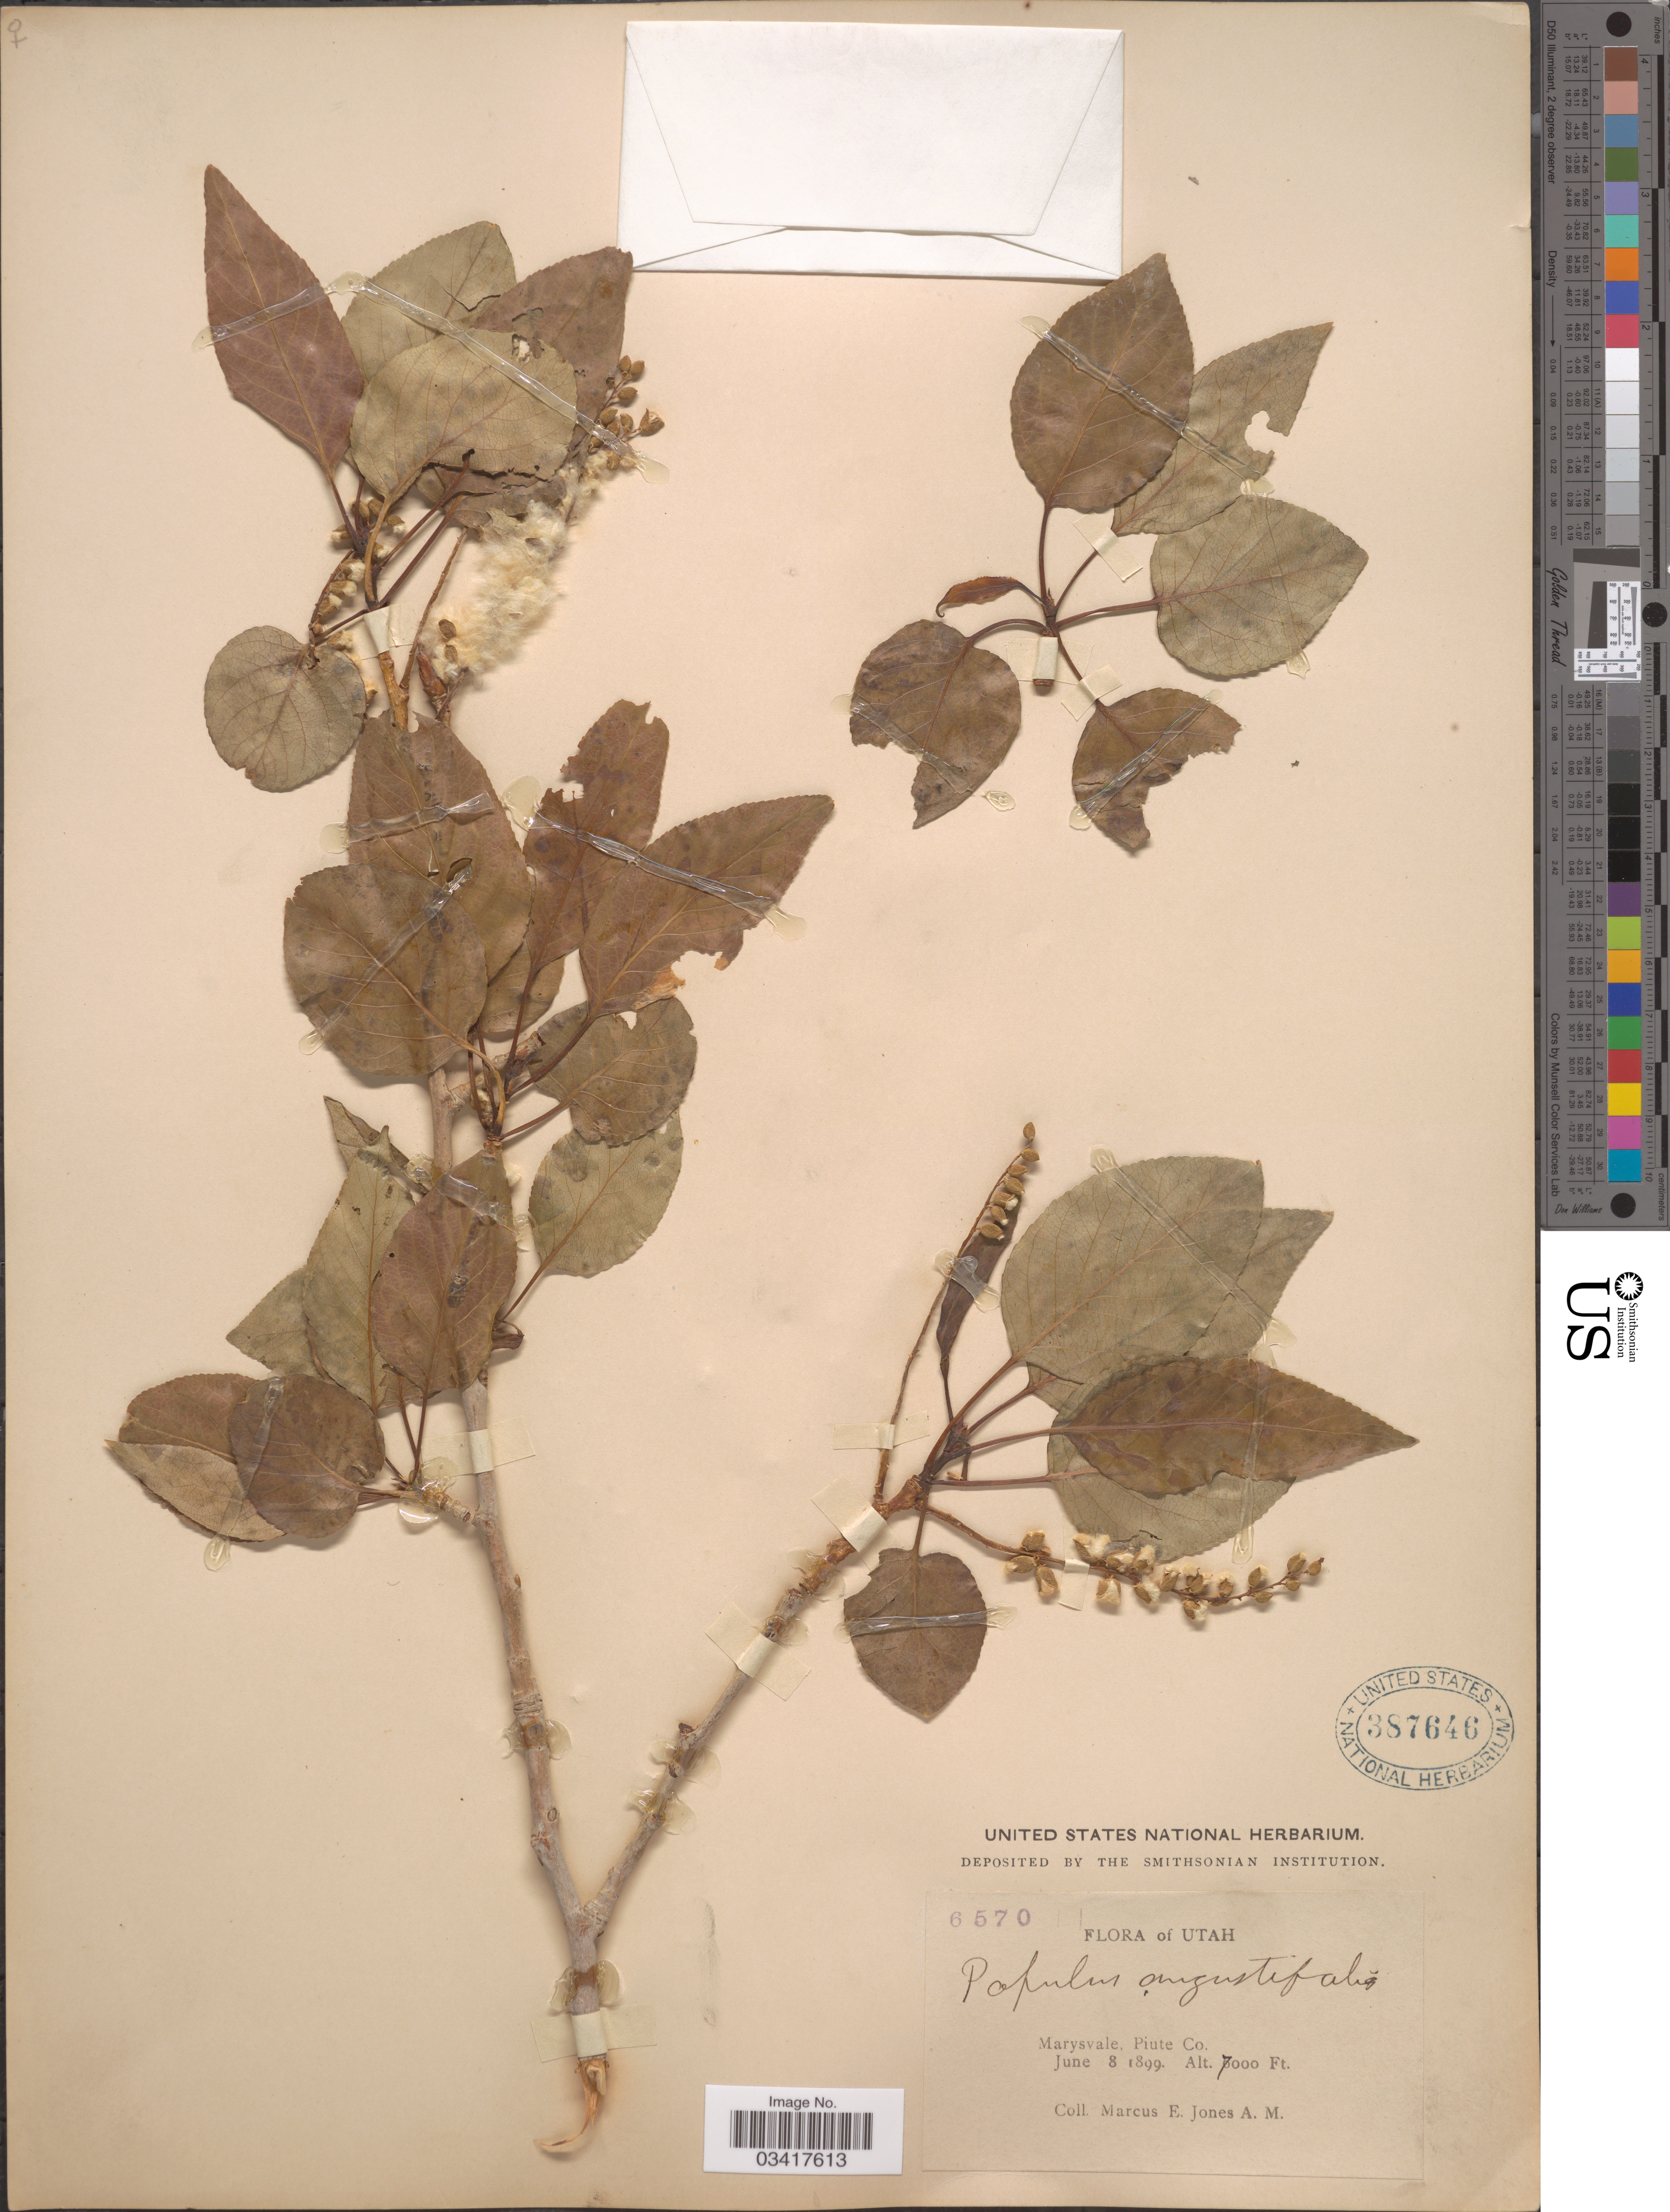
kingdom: Plantae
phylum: Tracheophyta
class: Magnoliopsida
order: Malpighiales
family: Salicaceae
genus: Populus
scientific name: Populus angustifolia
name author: E. James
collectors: M. E. Jones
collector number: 6570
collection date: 1899-06-08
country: United States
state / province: Utah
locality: Marysvale, Piute Co.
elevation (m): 2134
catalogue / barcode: US 387646